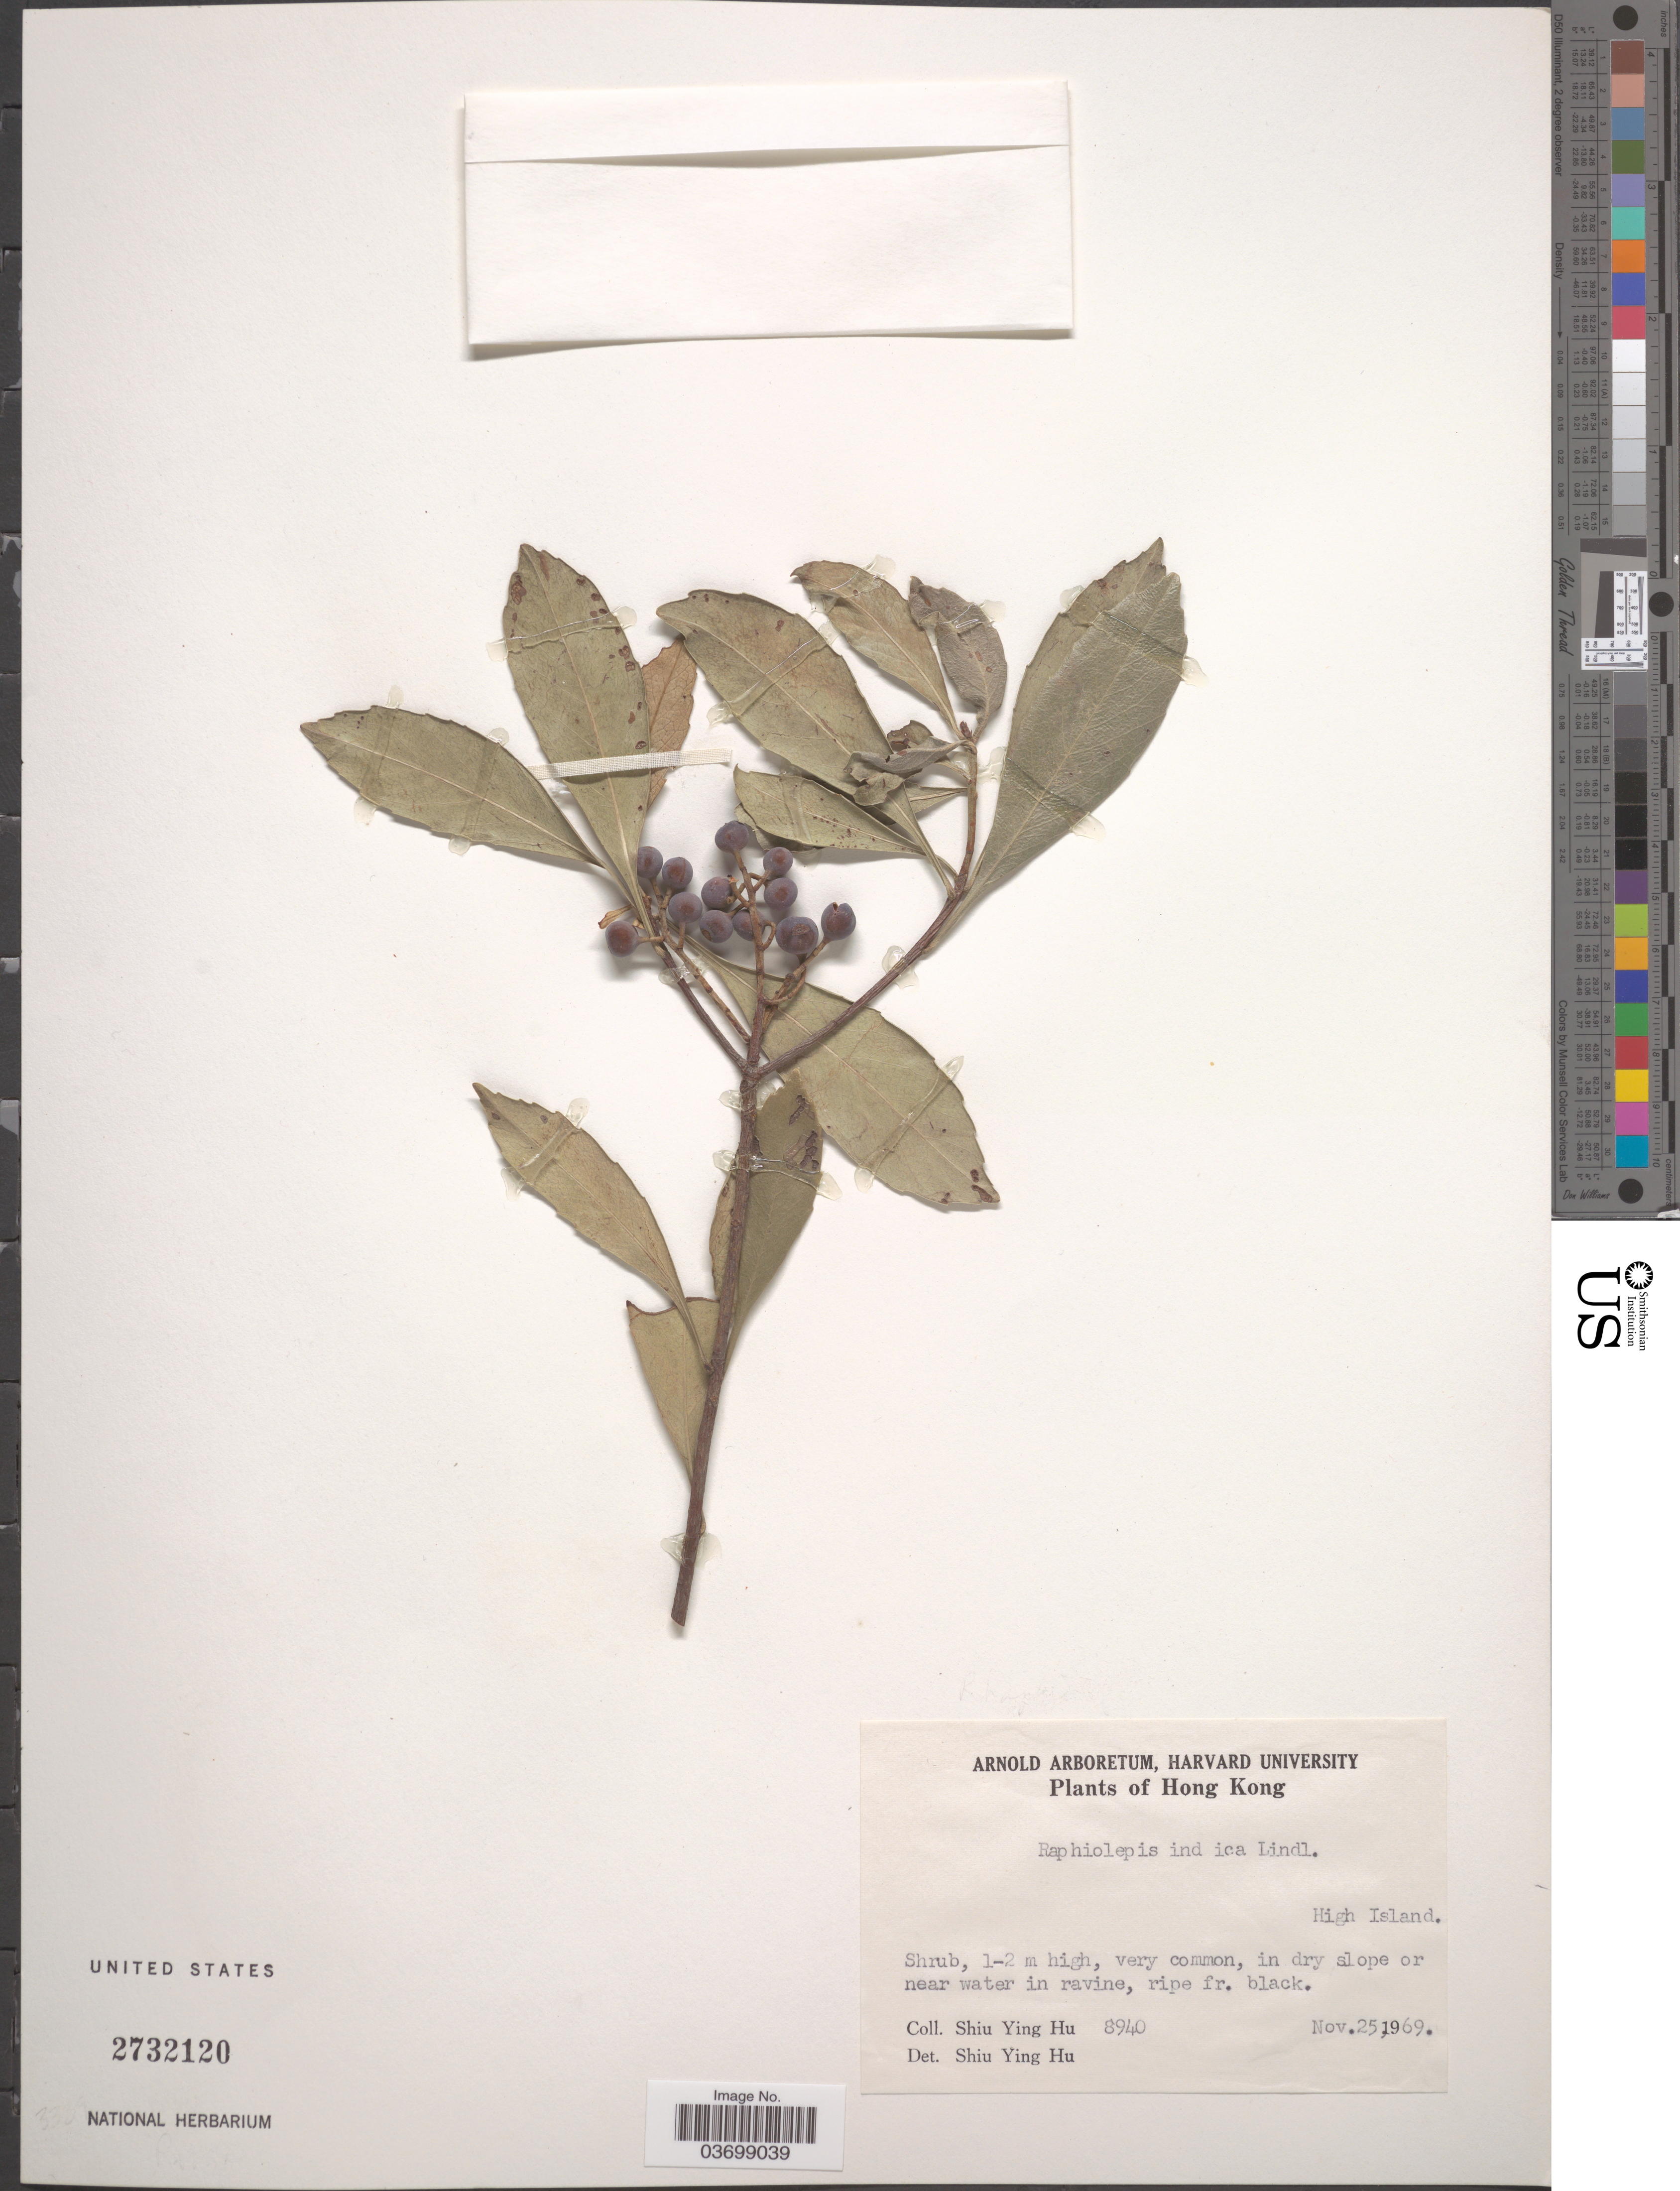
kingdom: Plantae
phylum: Tracheophyta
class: Magnoliopsida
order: Rosales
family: Rosaceae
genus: Rhaphiolepis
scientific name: Rhaphiolepis indica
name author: (L.) Lindl.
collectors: S. Y. Hu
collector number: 8940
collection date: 1969-11-25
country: China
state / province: Hong Kong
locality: High Island.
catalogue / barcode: US 2732120